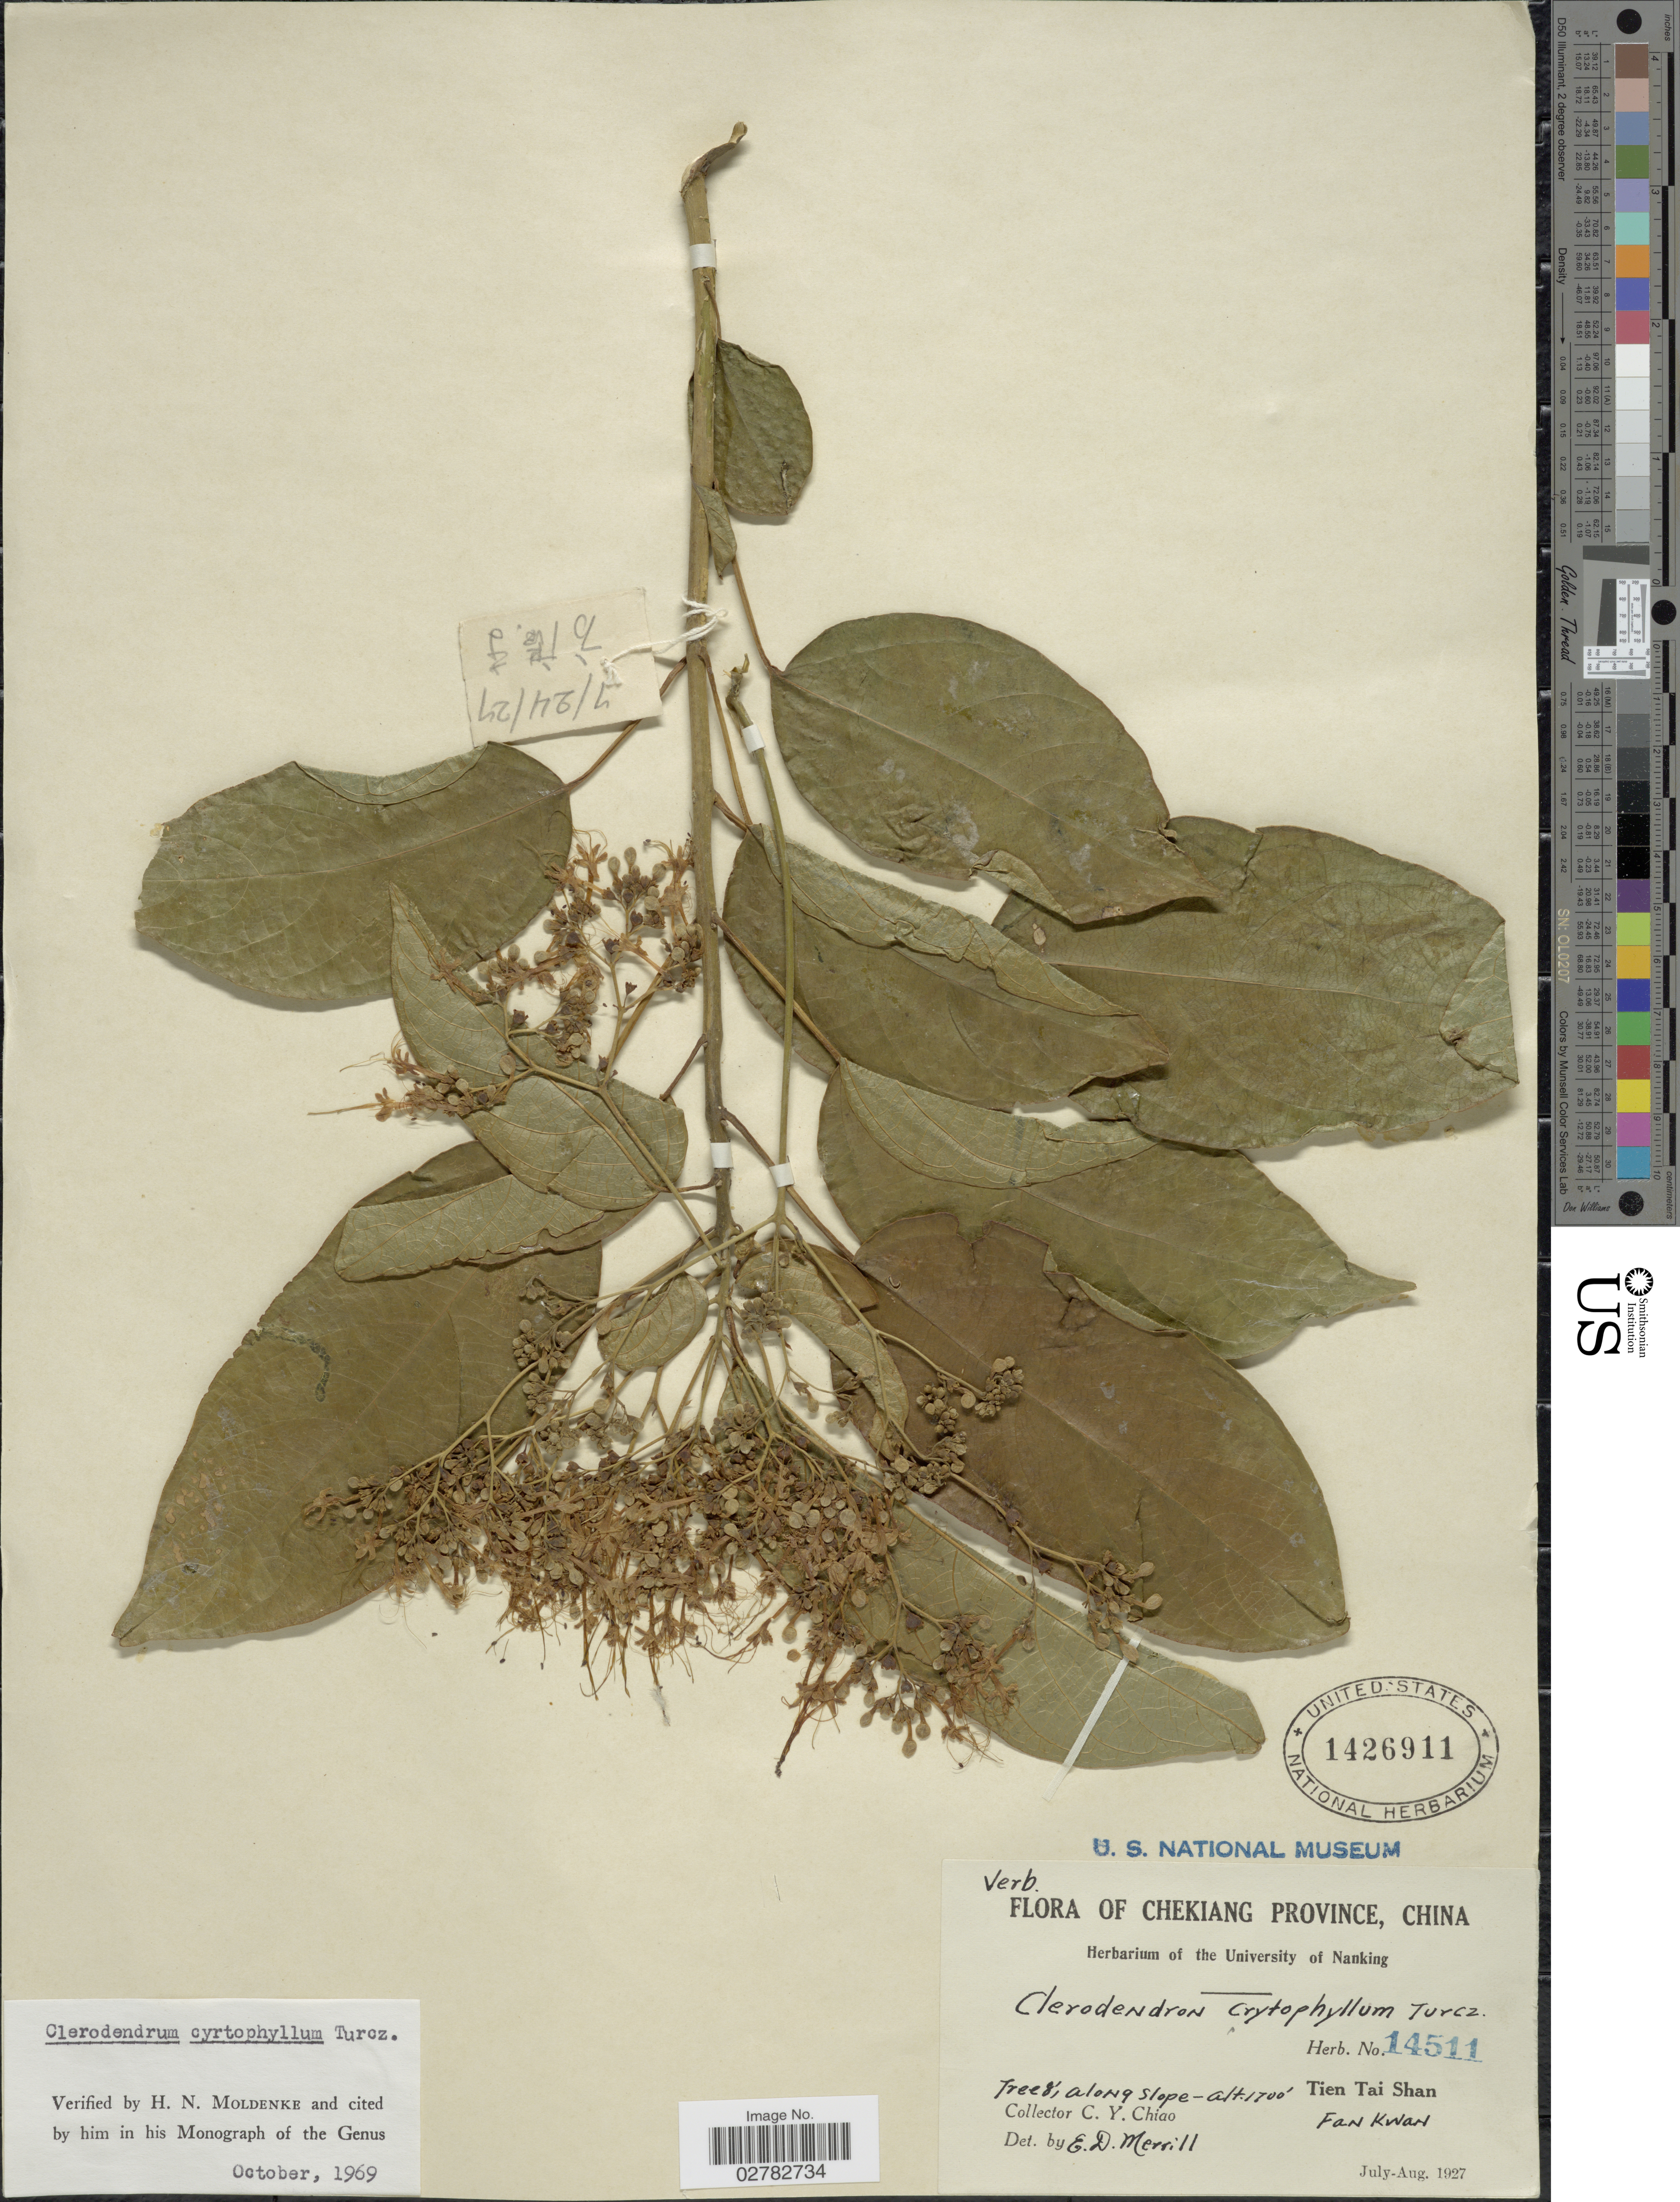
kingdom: Plantae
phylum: Tracheophyta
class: Magnoliopsida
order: Lamiales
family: Lamiaceae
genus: Clerodendrum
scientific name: Clerodendrum cyrtophyllum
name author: Turcz.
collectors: C. Y. Chiao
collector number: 14511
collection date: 1927-07/1927-08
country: China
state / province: Zhejiang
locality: Chekiang Province. Tien Tai Shan. Fan Kwan.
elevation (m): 518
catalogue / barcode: US 1426911